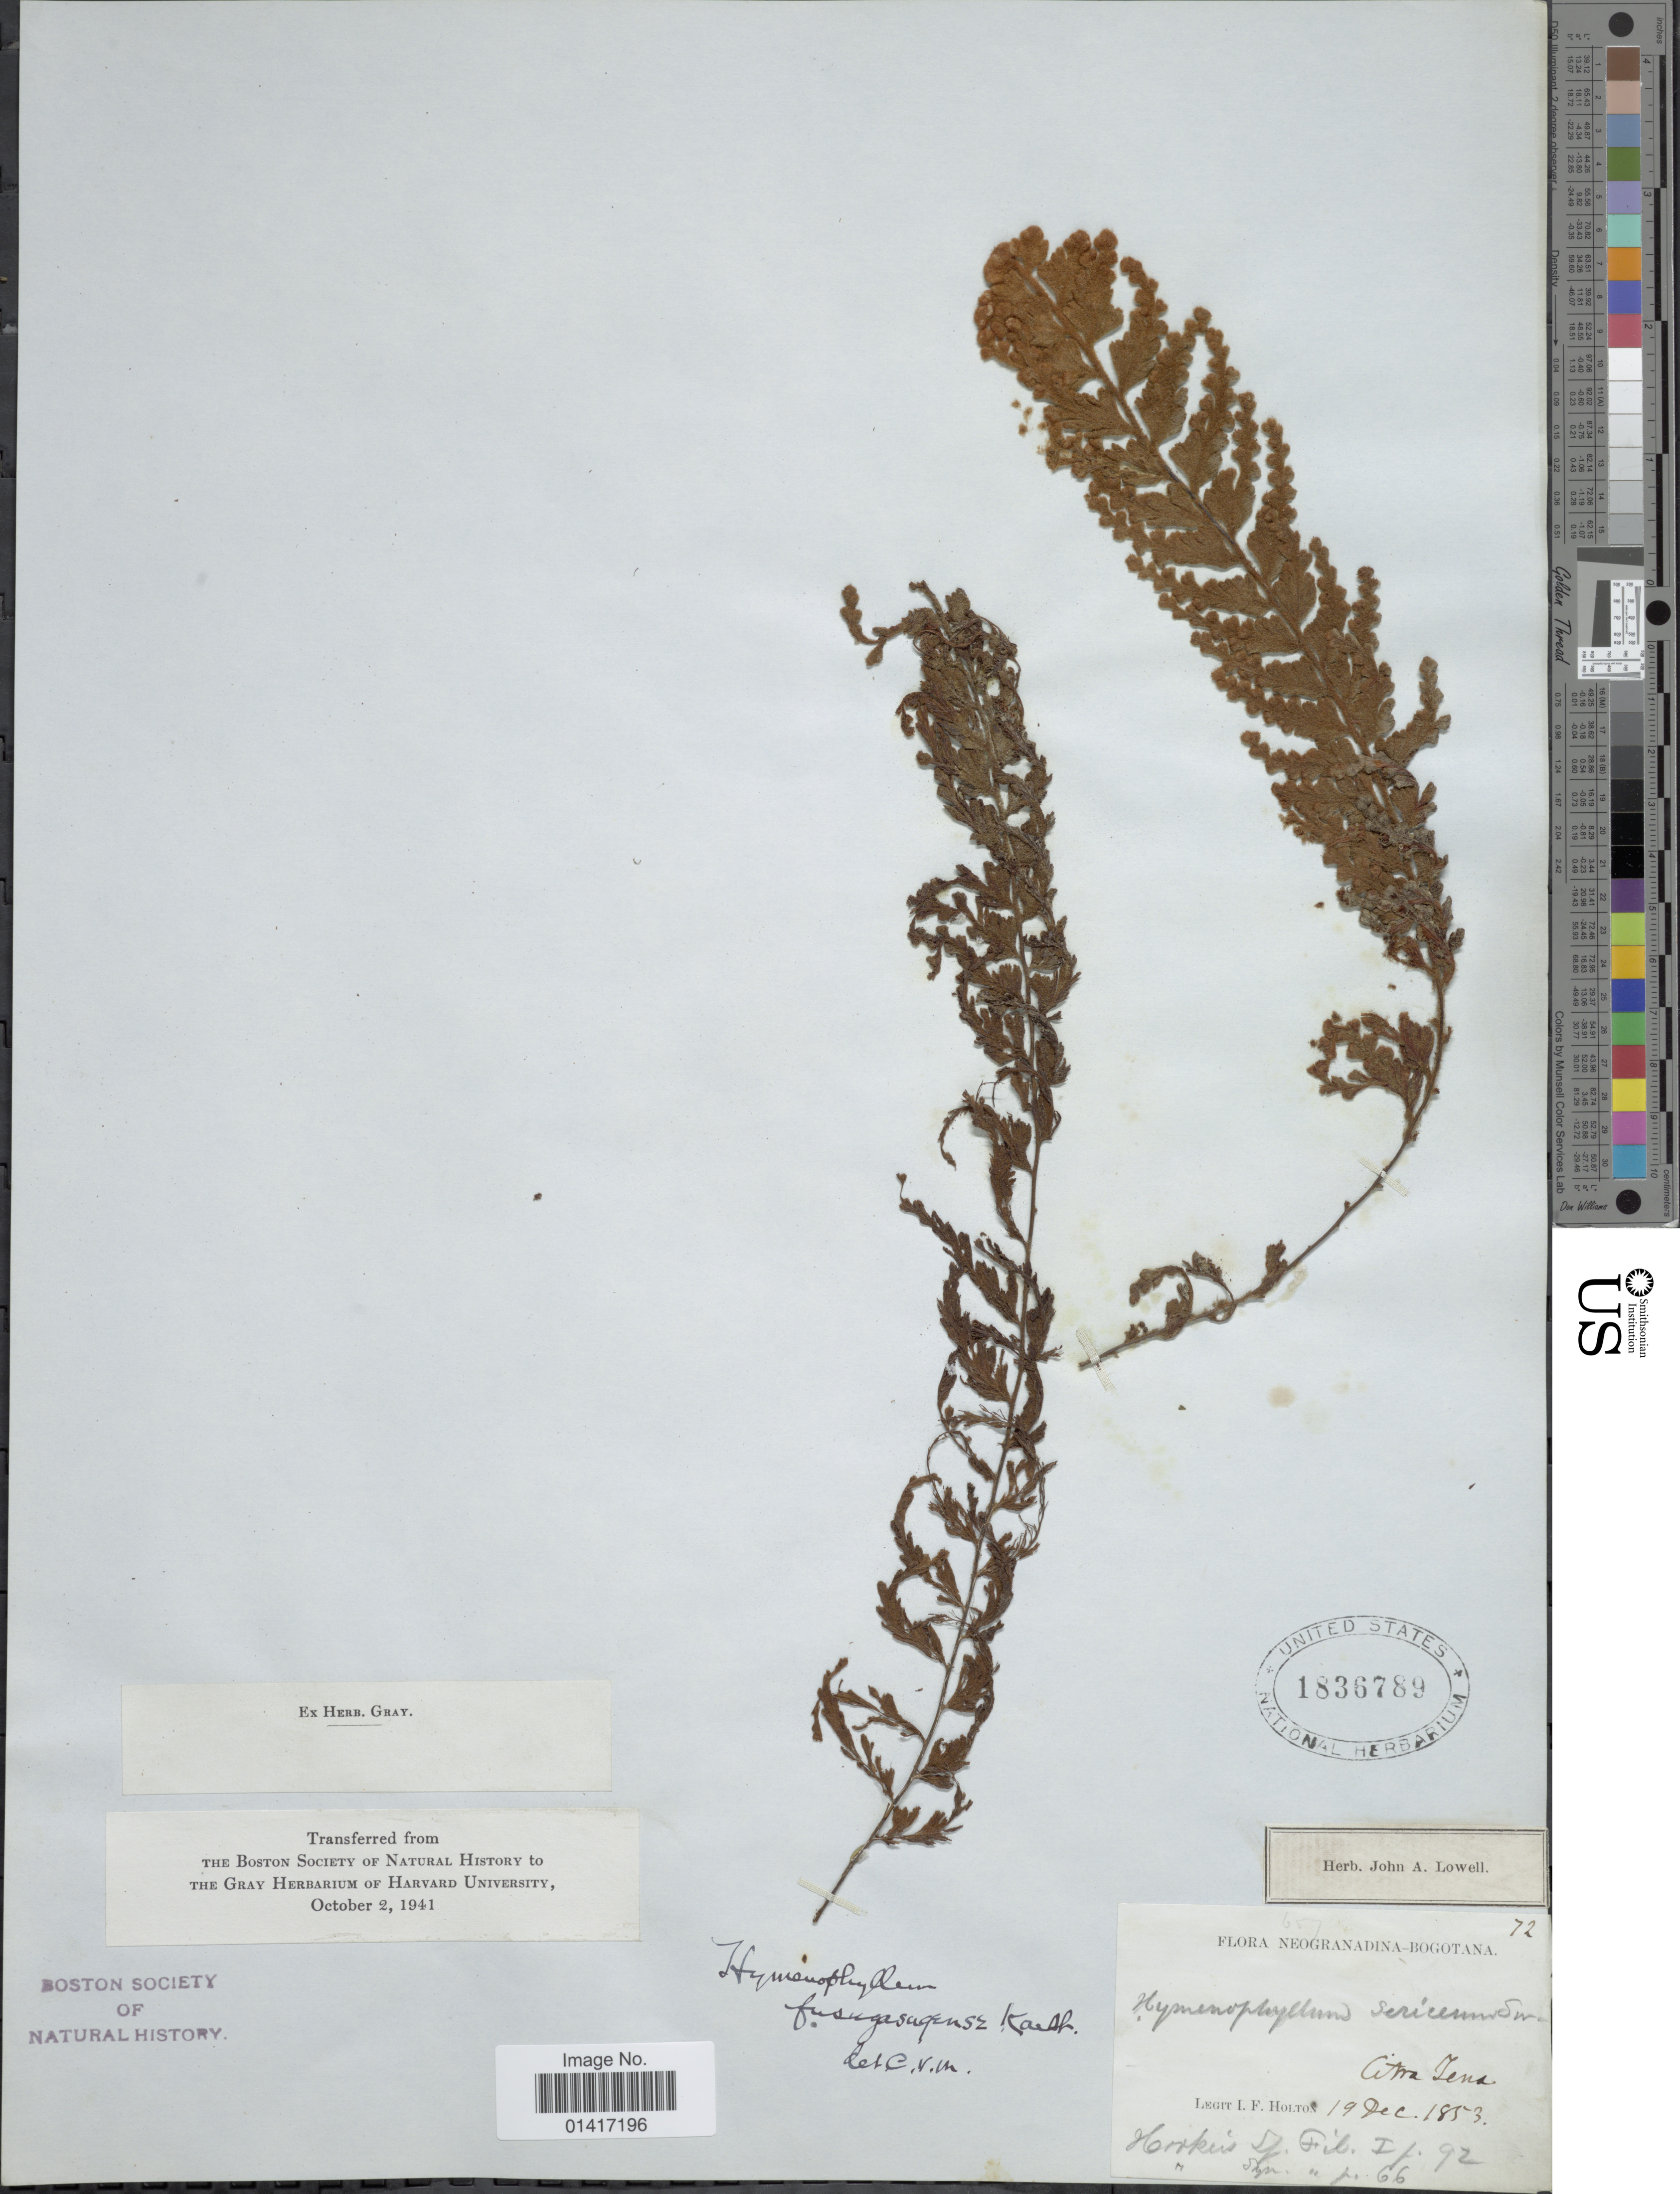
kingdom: Plantae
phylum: Tracheophyta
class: Polypodiopsida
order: Hymenophyllales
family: Hymenophyllaceae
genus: Hymenophyllum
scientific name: Hymenophyllum tomentosum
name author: Kunze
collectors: I. Holton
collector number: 72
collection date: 1853-12-19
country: Colombia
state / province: Bogota D.C.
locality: Neogranadina-Bogotana. Citra Tena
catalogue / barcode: US 1836789